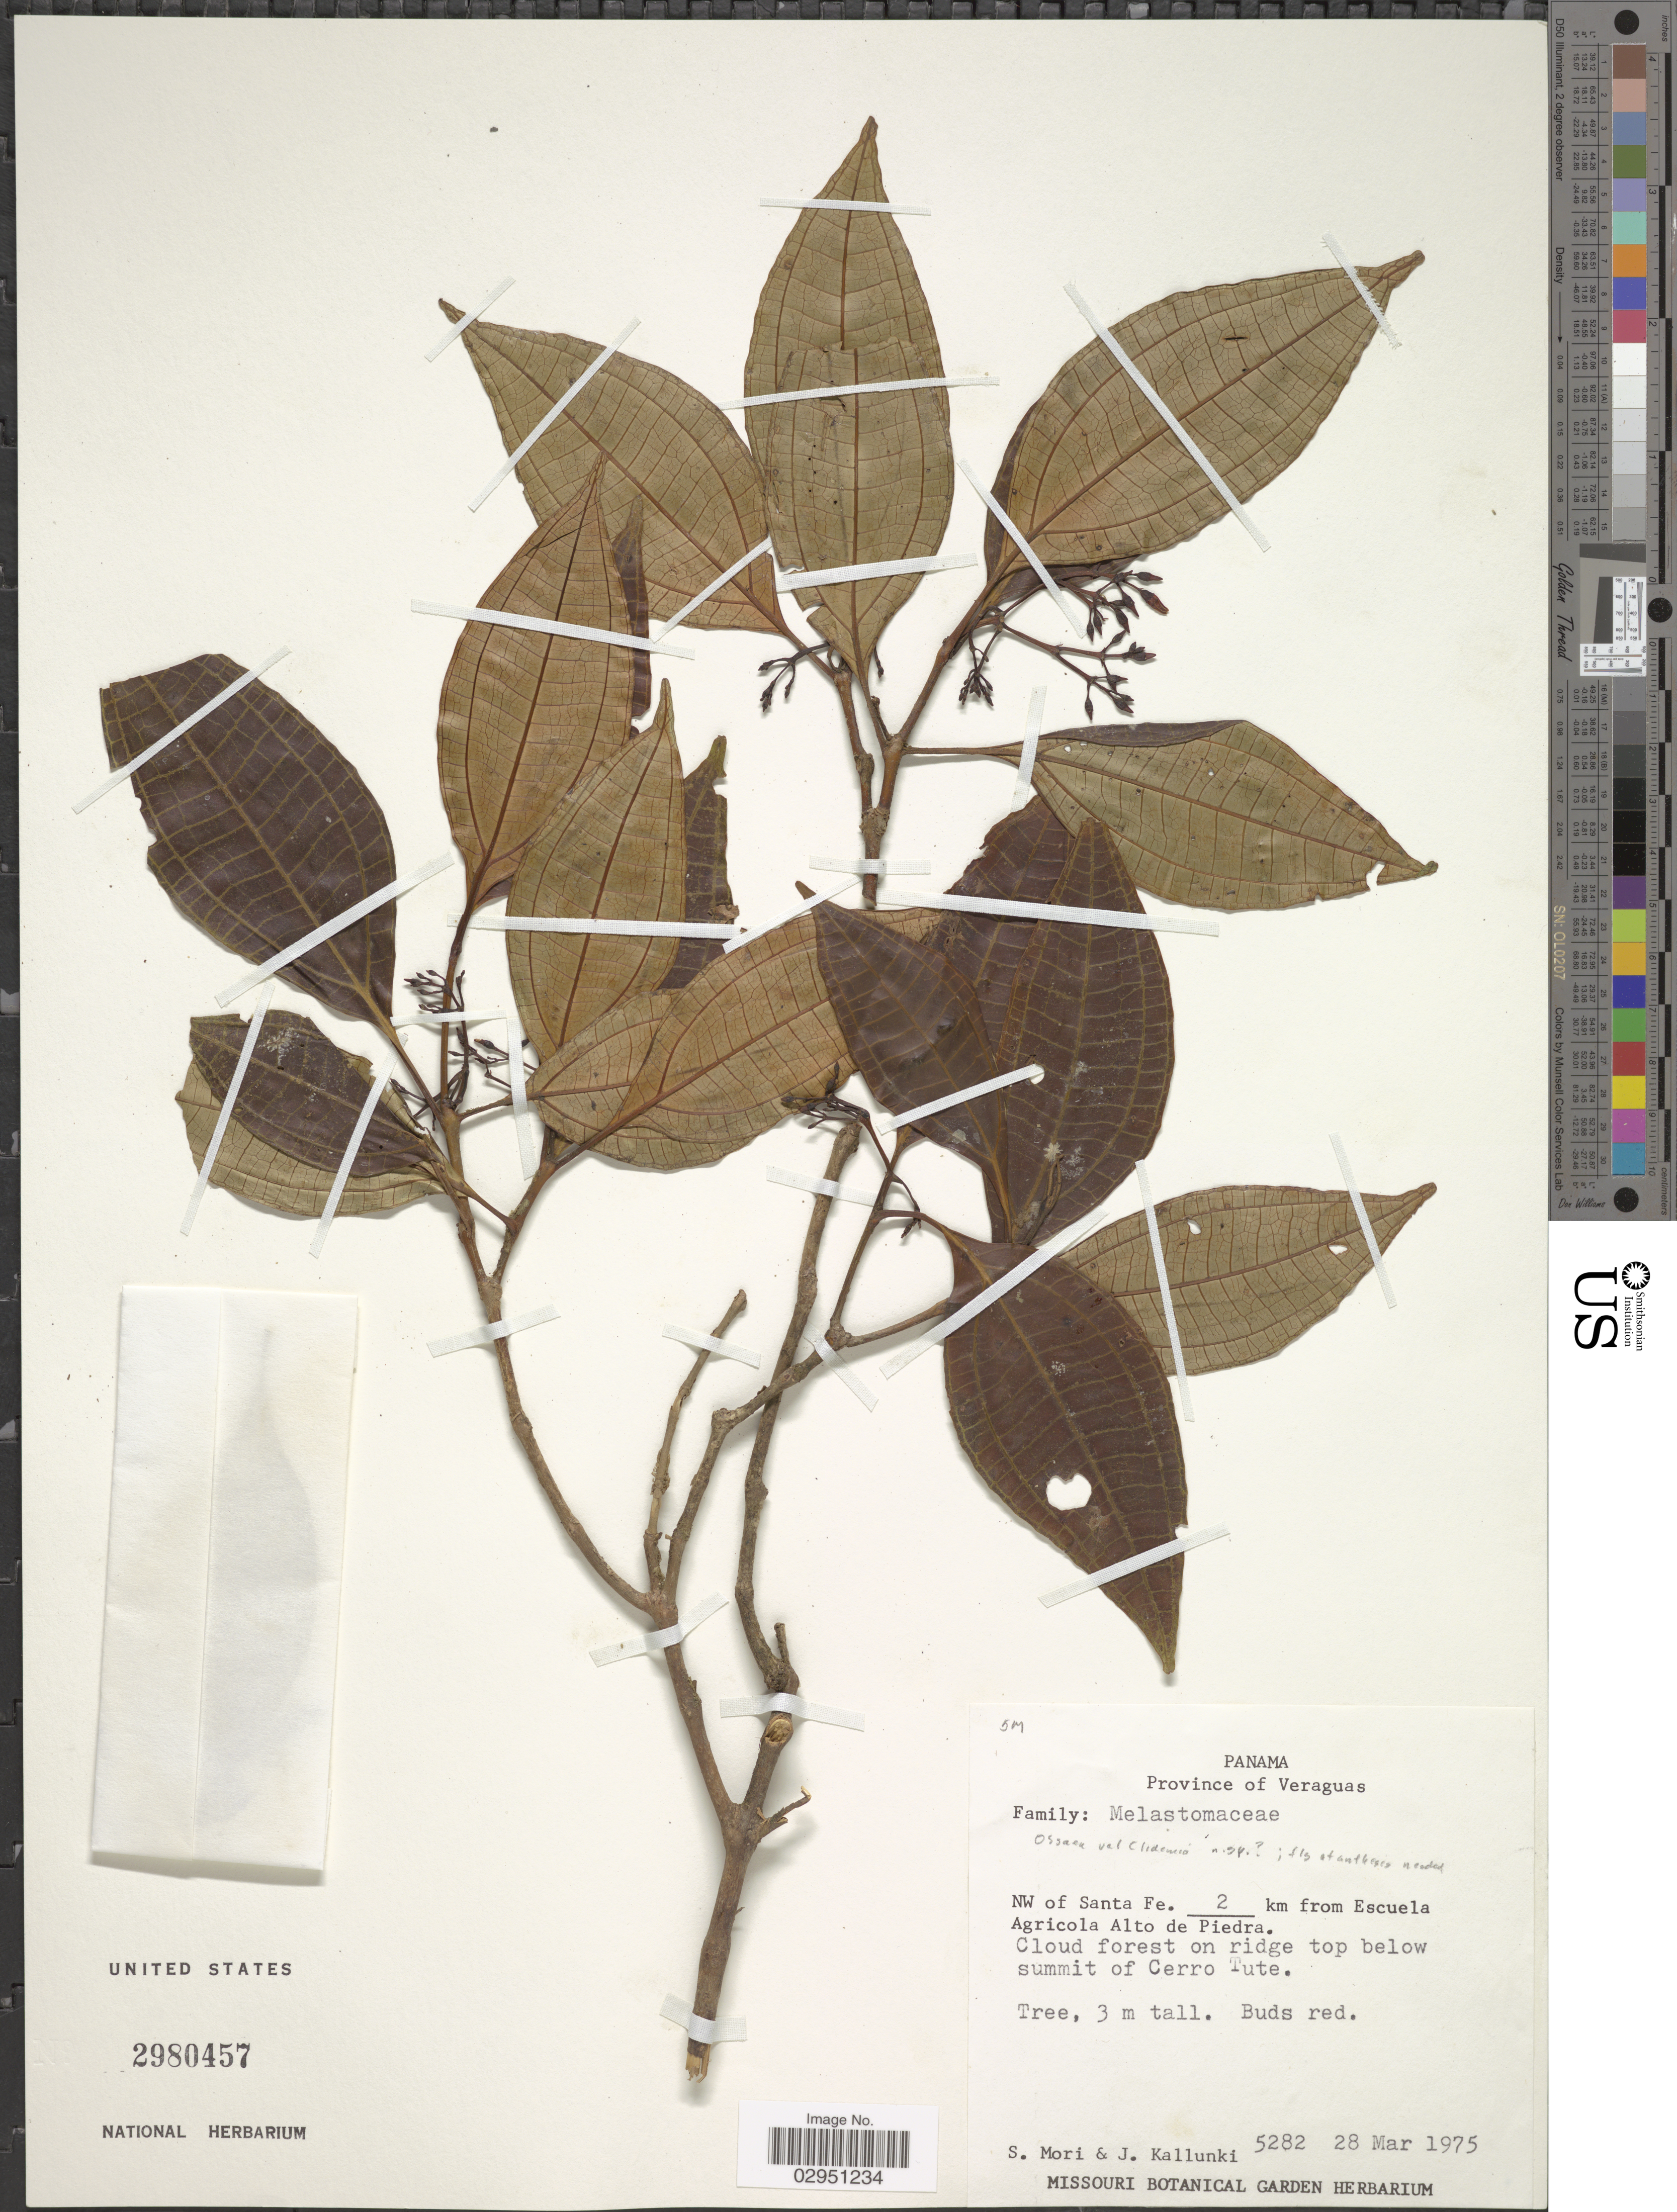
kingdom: Plantae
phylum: Tracheophyta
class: Magnoliopsida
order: Myrtales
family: Melastomataceae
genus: Ossaea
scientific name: Ossaea sp.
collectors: S. Mori & J. Kallunki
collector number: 5282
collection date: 1975-03-28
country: Panama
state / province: Veraguas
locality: NW of Santa Fe. 2 km from Escuale Agricola Alto de Piedra. Top below summit of Cerro Tute.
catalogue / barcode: US 2980457